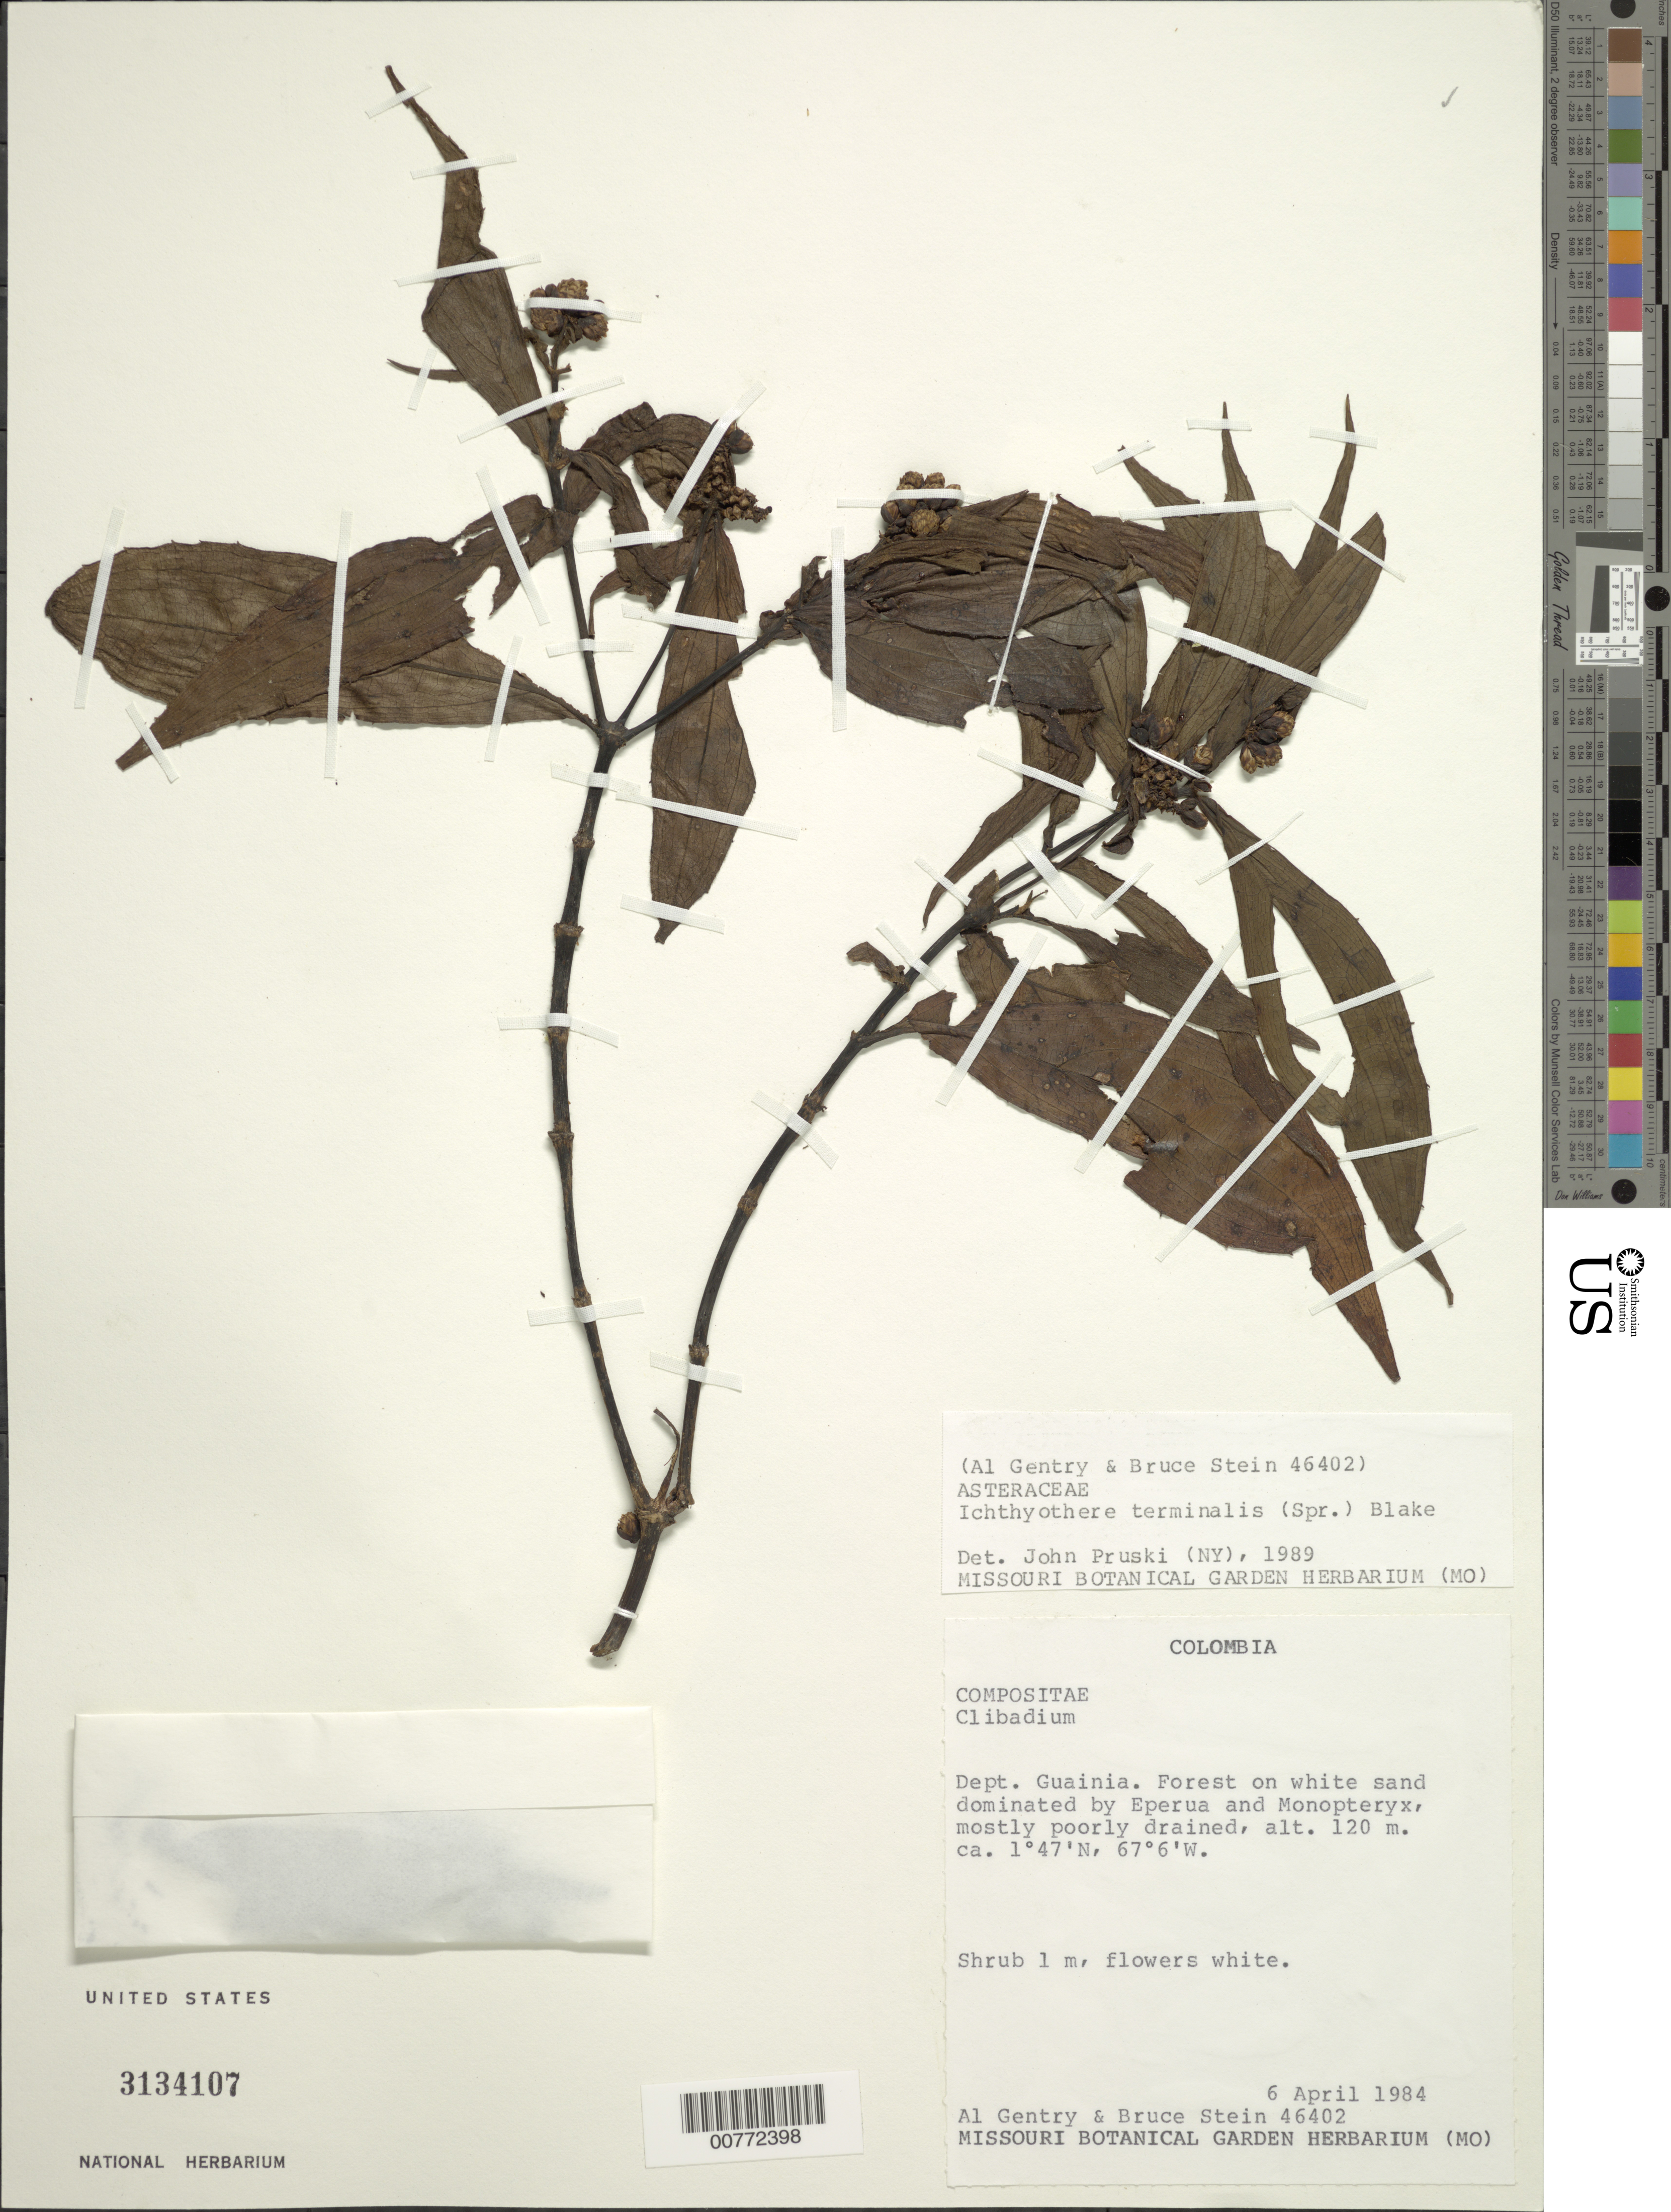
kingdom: Plantae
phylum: Tracheophyta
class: Magnoliopsida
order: Asterales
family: Asteraceae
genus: Ichthyothere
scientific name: Ichthyothere terminalis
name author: (Spreng.) S.F. Blake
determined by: Pruski, J. F.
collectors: A. H. Gentry & B. Stein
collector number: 46402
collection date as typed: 6-Apr-84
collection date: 1984-04-06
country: Colombia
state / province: Guainia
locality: Dept. Guainia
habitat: Forest on white sand dom by Eperua and Monopteryx, mostly poorly drained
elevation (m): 120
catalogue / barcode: US 3134107